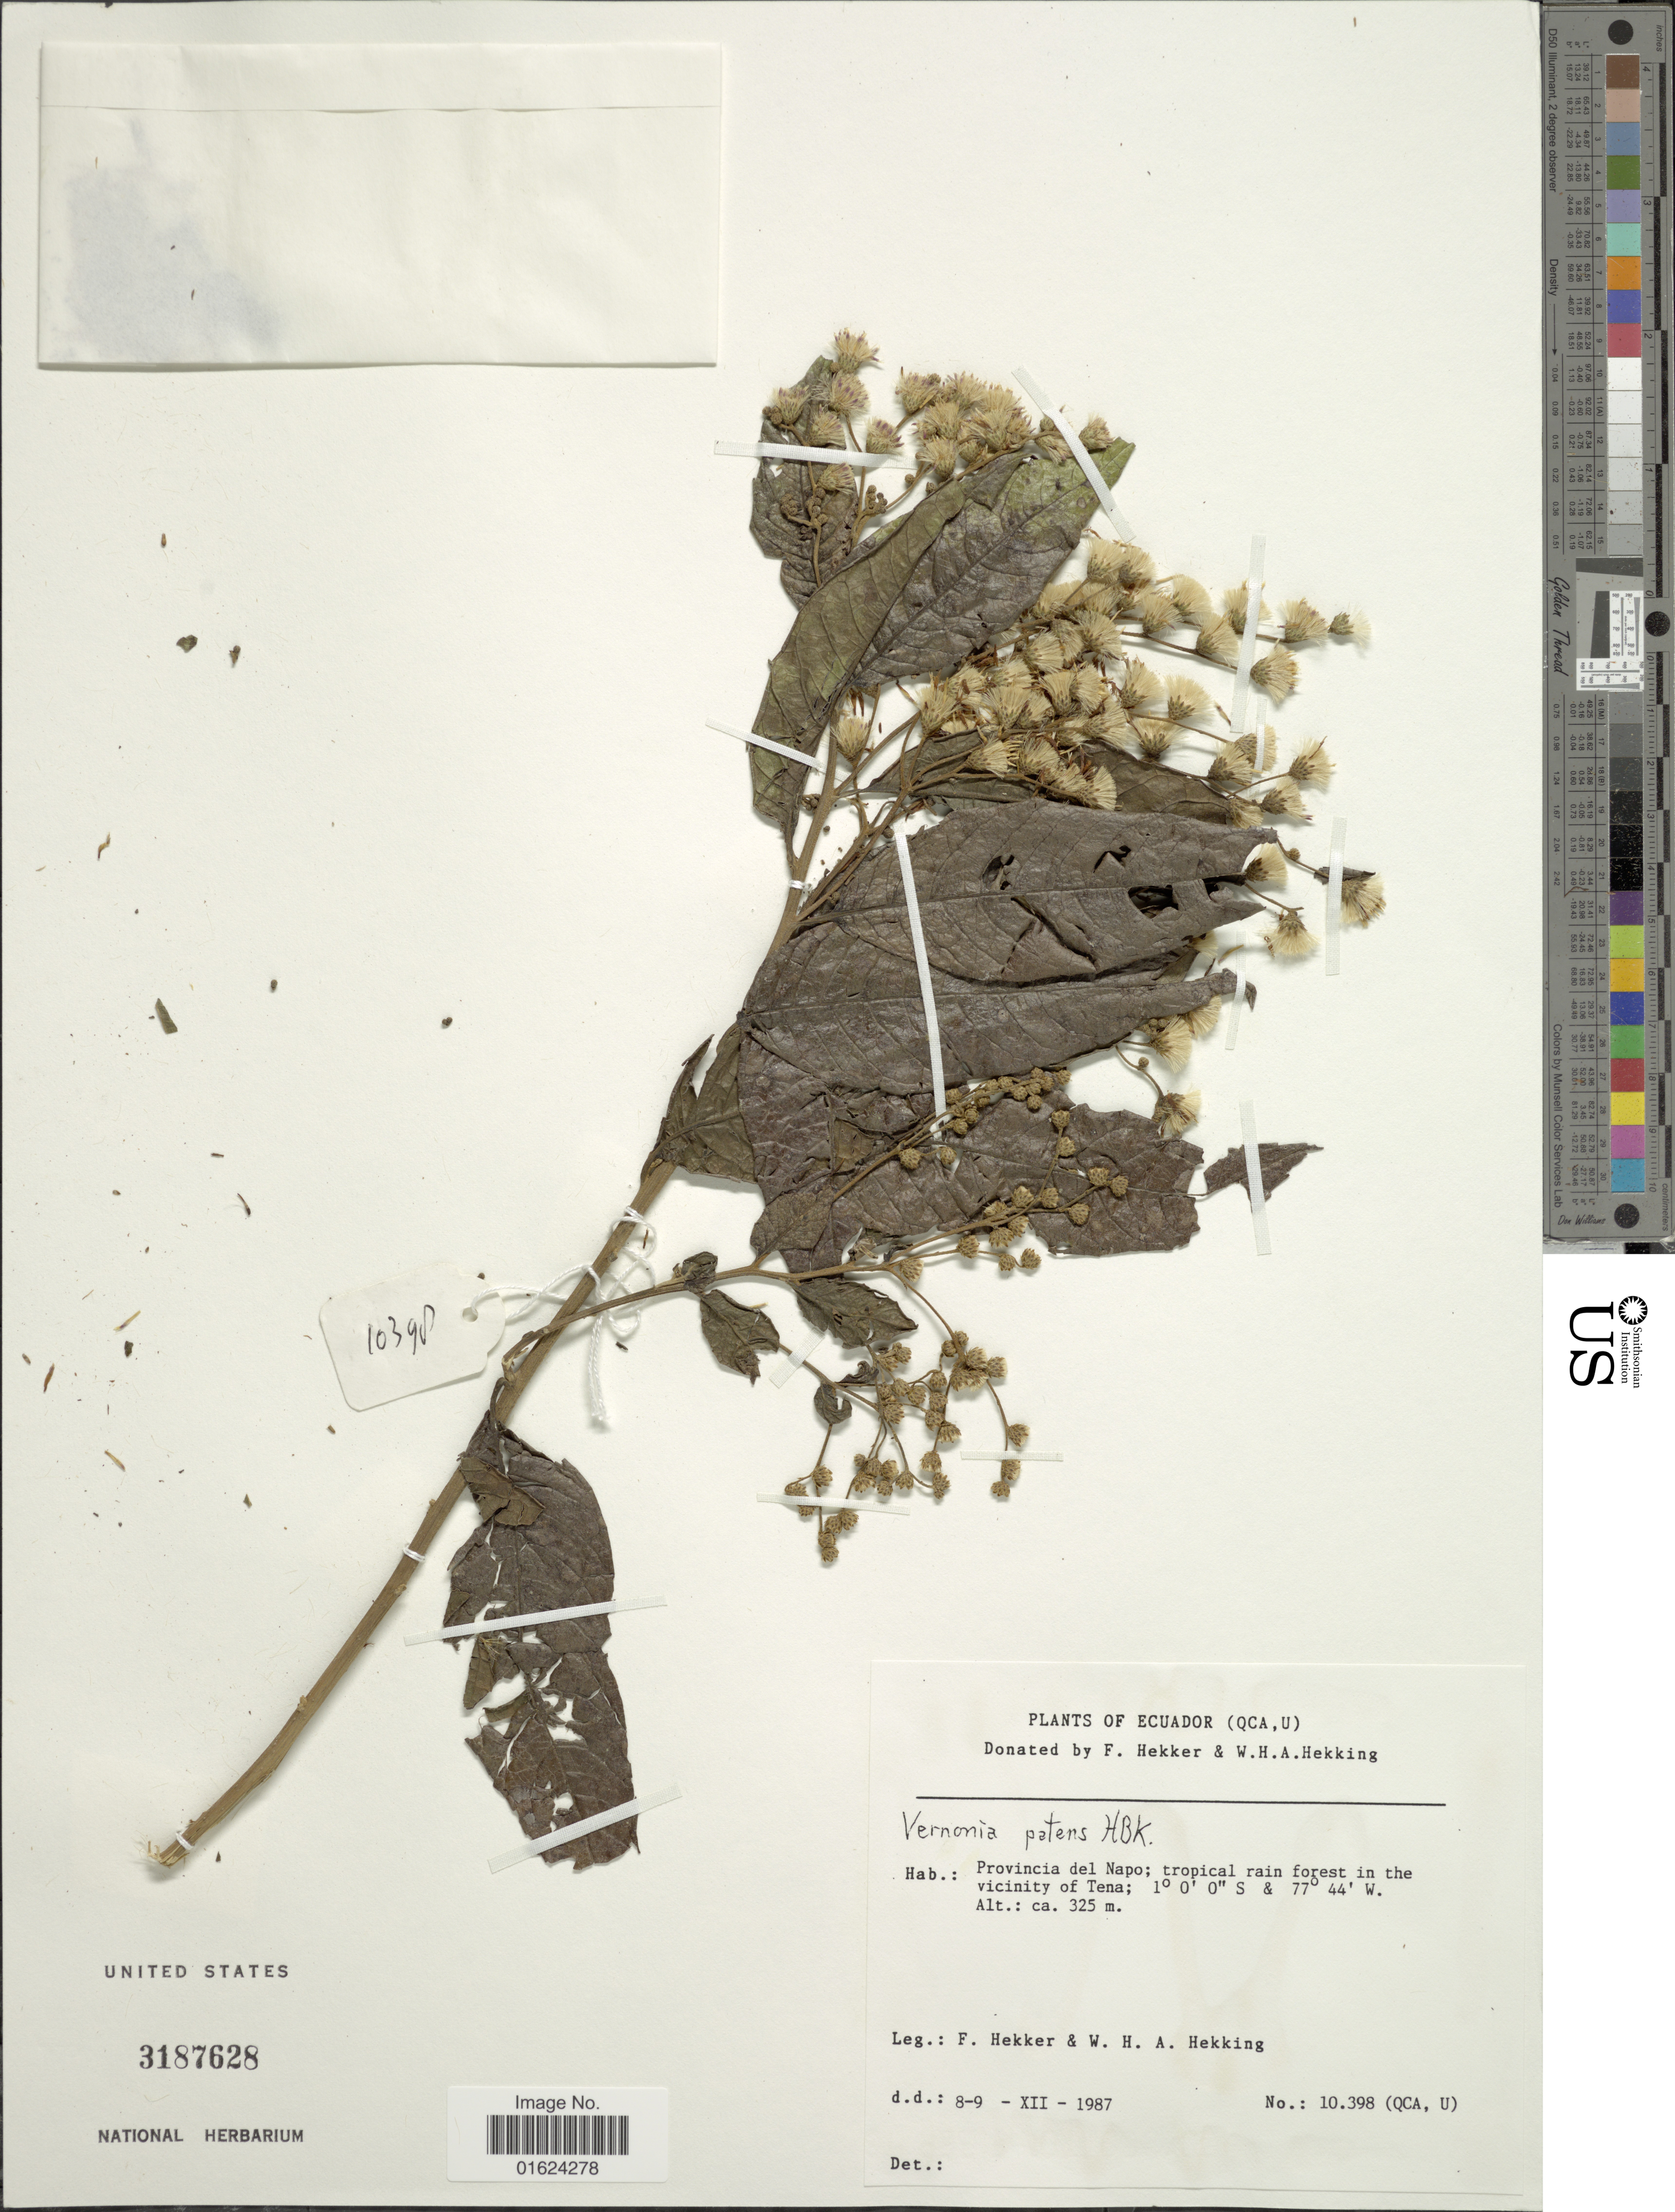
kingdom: Plantae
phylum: Tracheophyta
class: Magnoliopsida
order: Asterales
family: Asteraceae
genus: Vernonanthura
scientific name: Vernonanthura patens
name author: (Kunth) H. Rob.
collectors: F. Hekker & W. H. A. Hekking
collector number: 10398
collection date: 1987-12-08/1987-12-09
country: Ecuador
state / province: Napo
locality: Provincia del Napo; tropical rain forest in the vicinity of Tena.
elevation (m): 325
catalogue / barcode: US 3187628